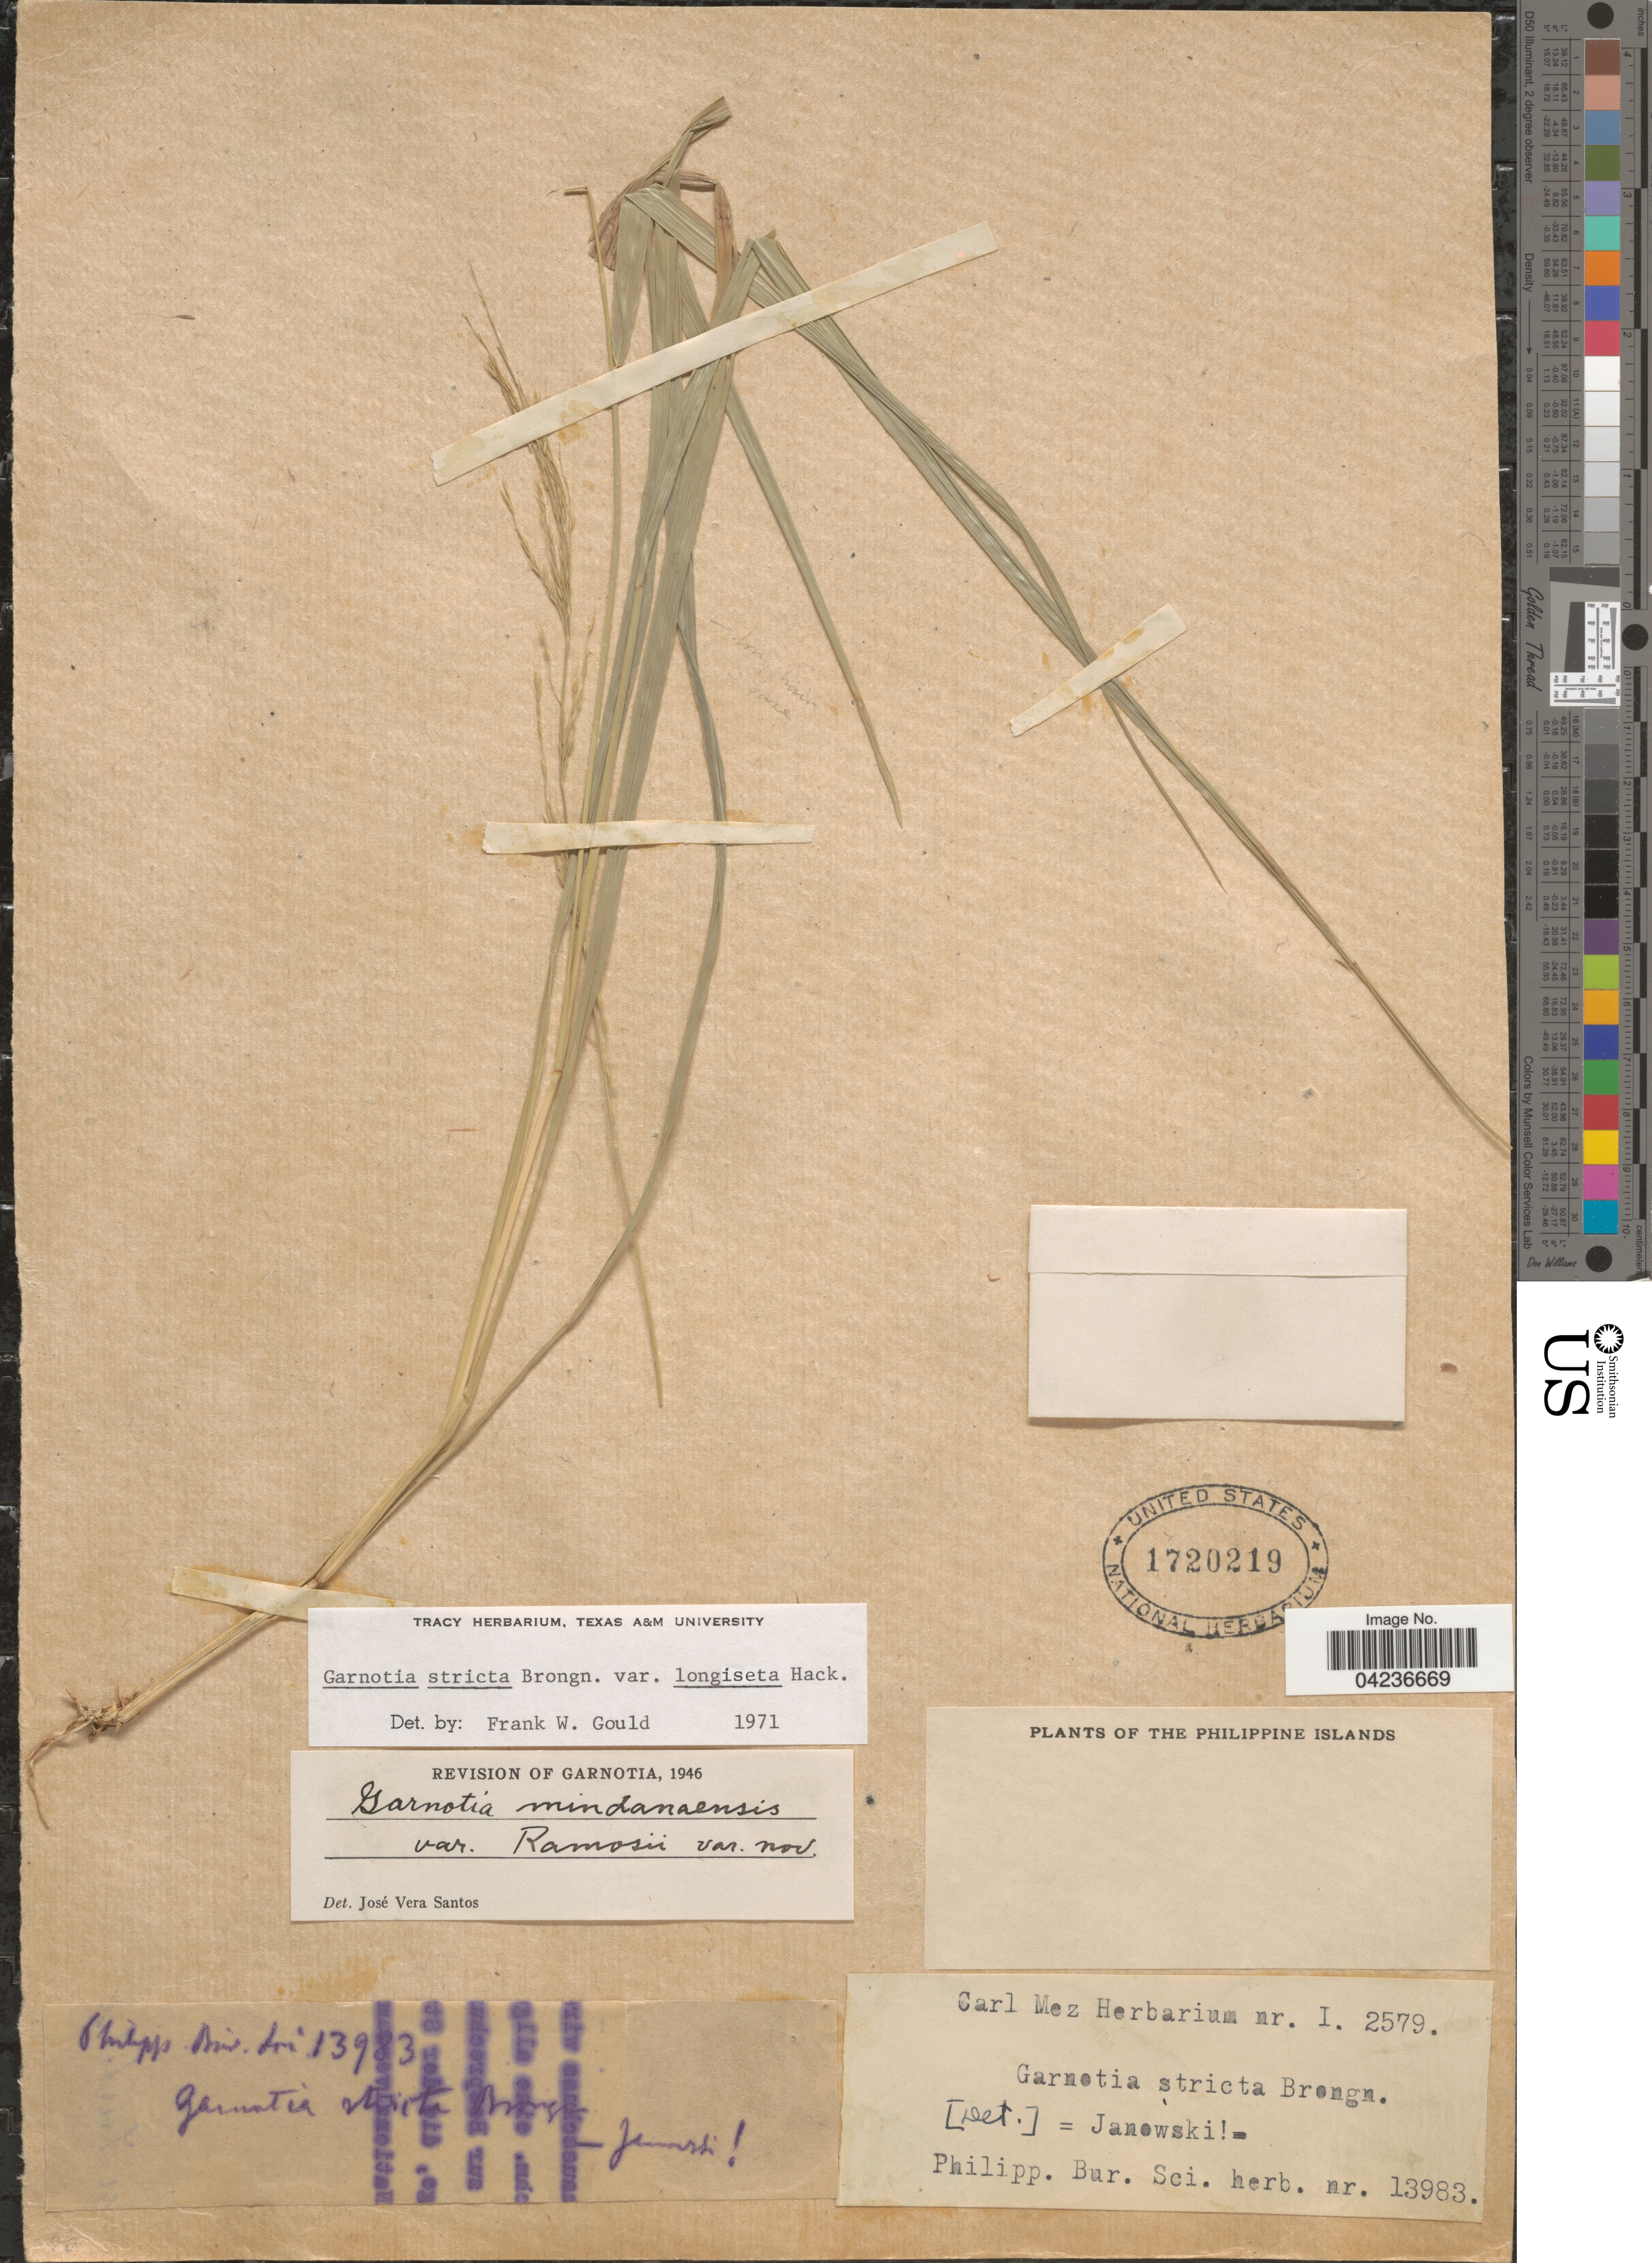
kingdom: Plantae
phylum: Tracheophyta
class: Liliopsida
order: Poales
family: Poaceae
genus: Garnotia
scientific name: Garnotia sp.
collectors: Ex herb. Philipp. Bur. Sci.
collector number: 13983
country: Philippines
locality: Philippines Islands.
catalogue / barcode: US 1720219